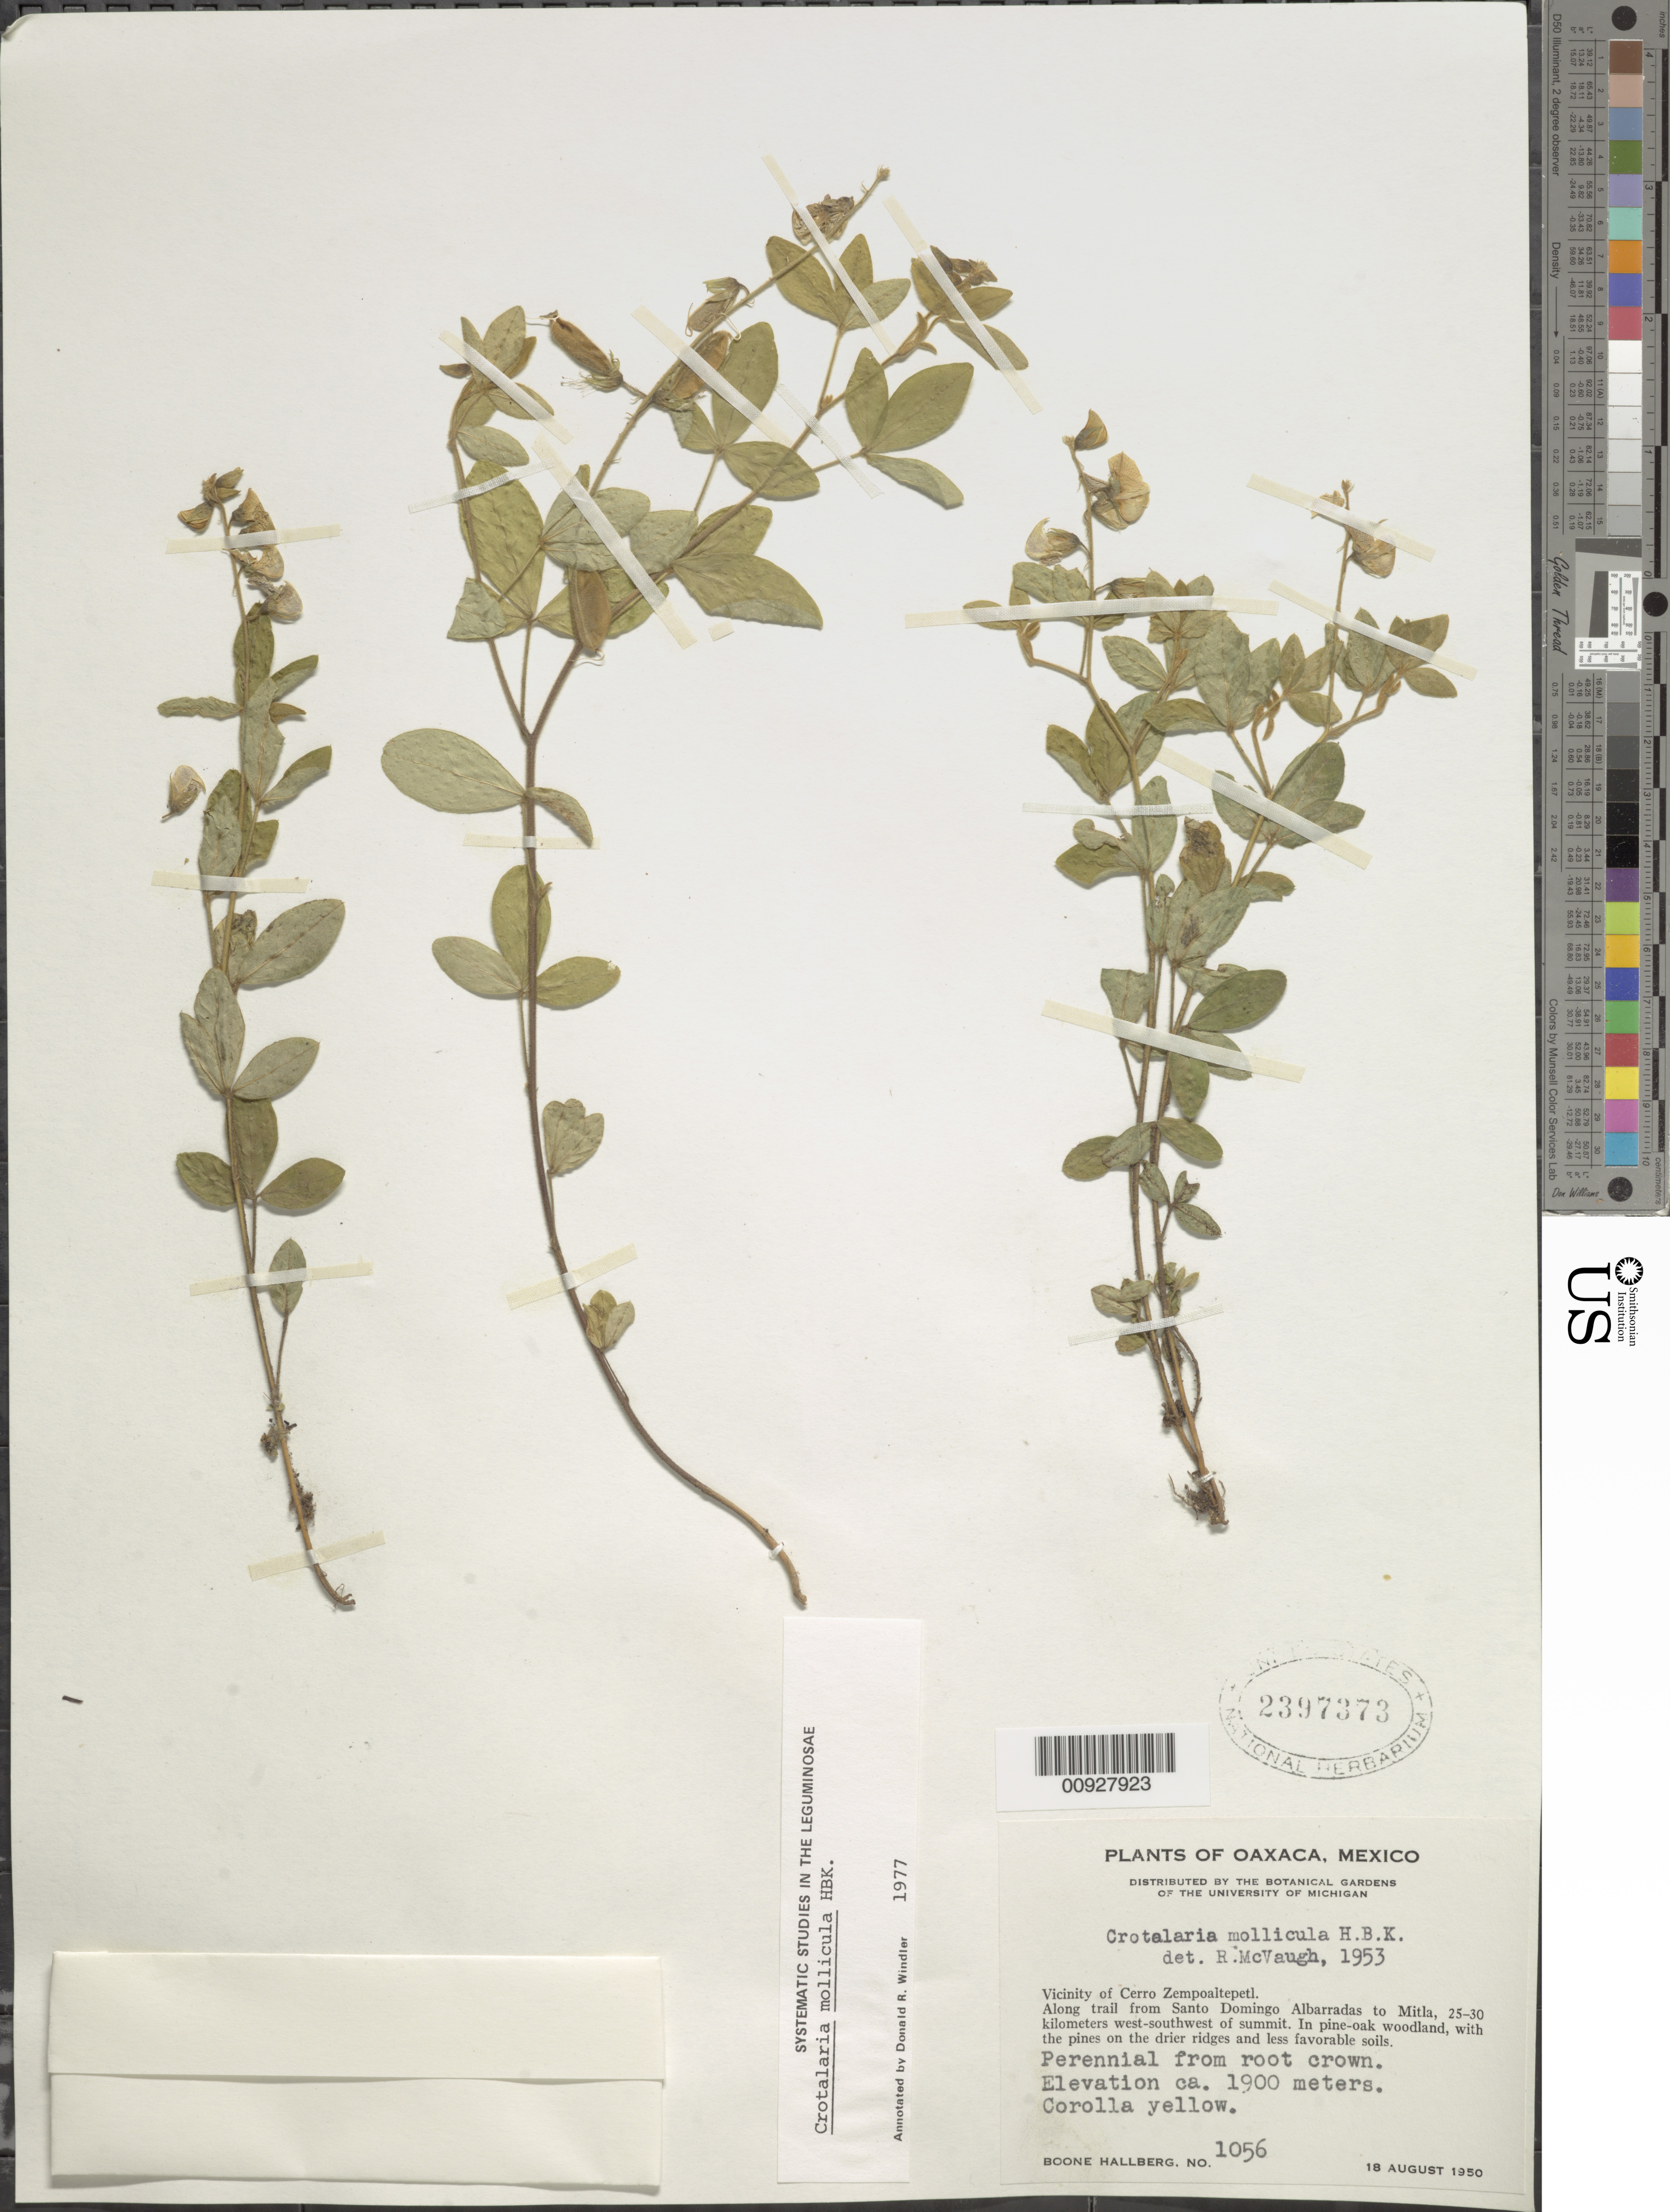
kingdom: Plantae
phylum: Tracheophyta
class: Magnoliopsida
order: Fabales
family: Fabaceae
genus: Crotalaria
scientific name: Crotalaria mollicula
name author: Kunth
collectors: B. Hallberg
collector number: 1056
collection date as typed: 18 Aug 1950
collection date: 1950-08-18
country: Mexico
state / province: Oaxaca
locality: Vicinity of Cerro Zempoaltepetl. Along trail from Santo Domingo Albarradas to Mitla, 25-30 kilometers west-southwest of summit.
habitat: In pine-oak woodlands, with the pines on the drier ridges and less favorable soils.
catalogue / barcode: US 2397373